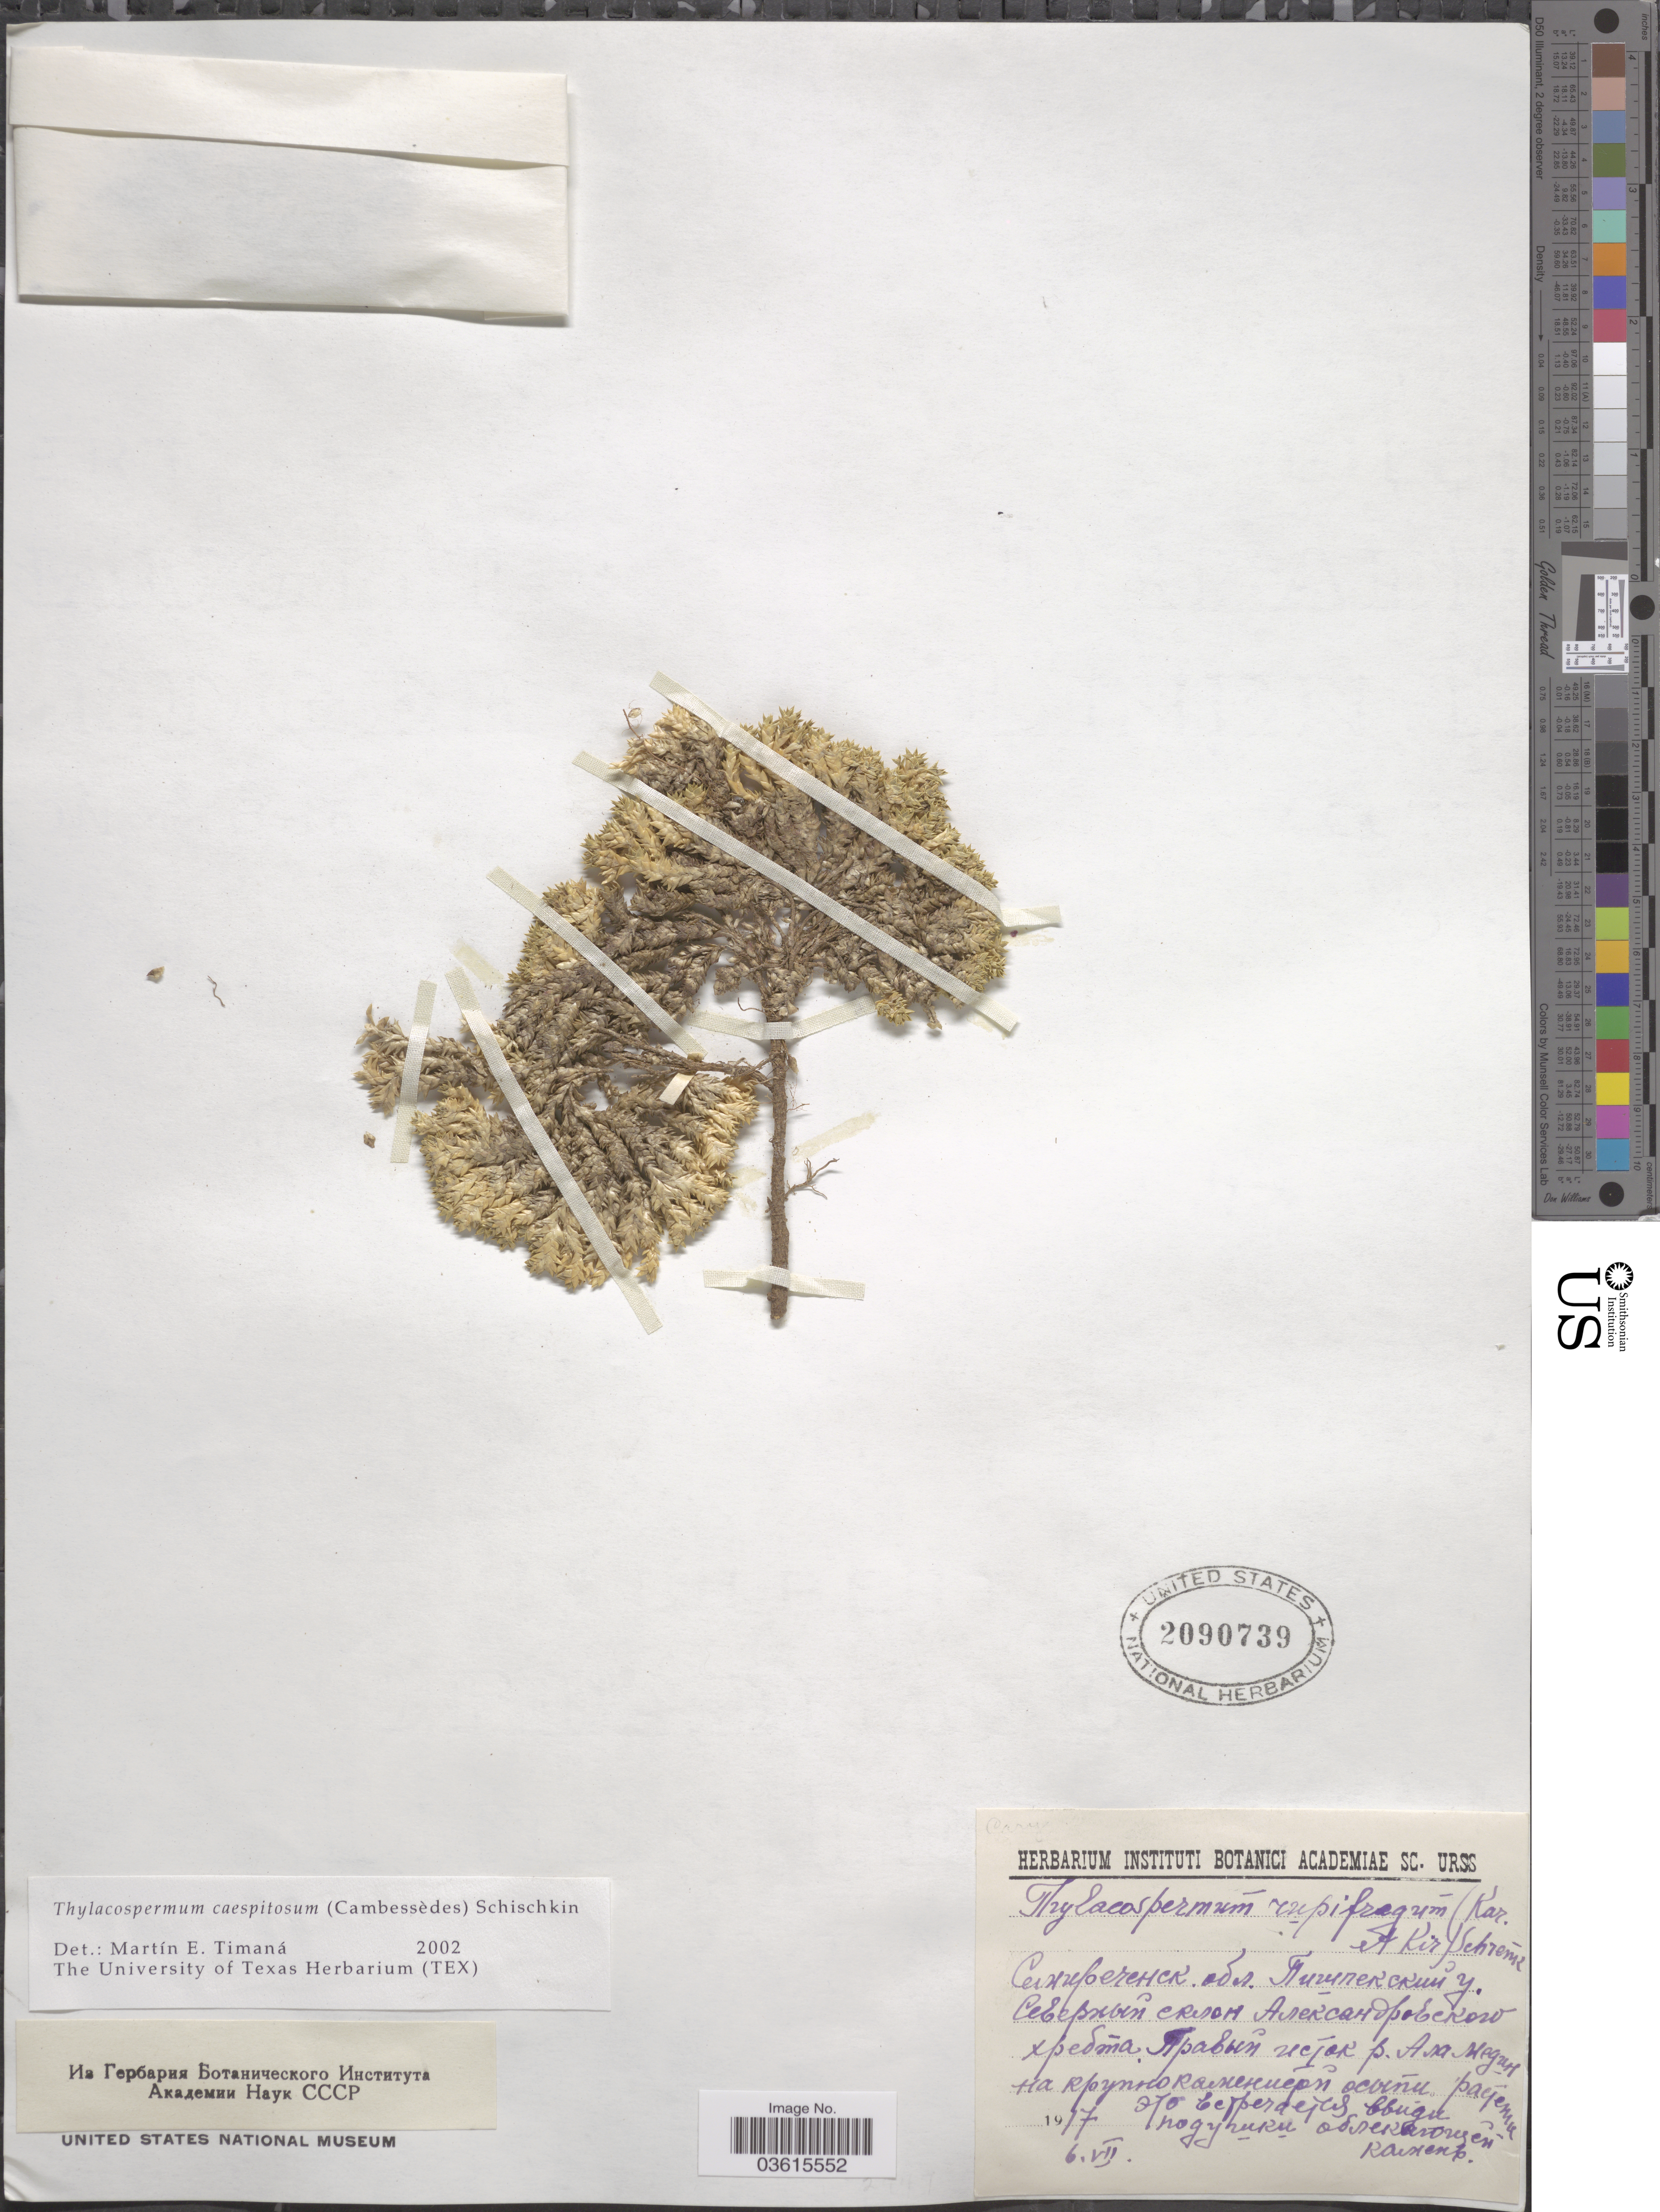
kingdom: Plantae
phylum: Tracheophyta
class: Magnoliopsida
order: Caryophyllales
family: Caryophyllaceae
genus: Arenaria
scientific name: Arenaria rupifraga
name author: (Kar. & Kir.) Fenzl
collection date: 1917-07-06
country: Kyrgyzstan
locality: Right head of Alamedin River, north slope of Aleksandrovskiy (Kirgizskiy) Ridge.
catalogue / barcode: US 2090739